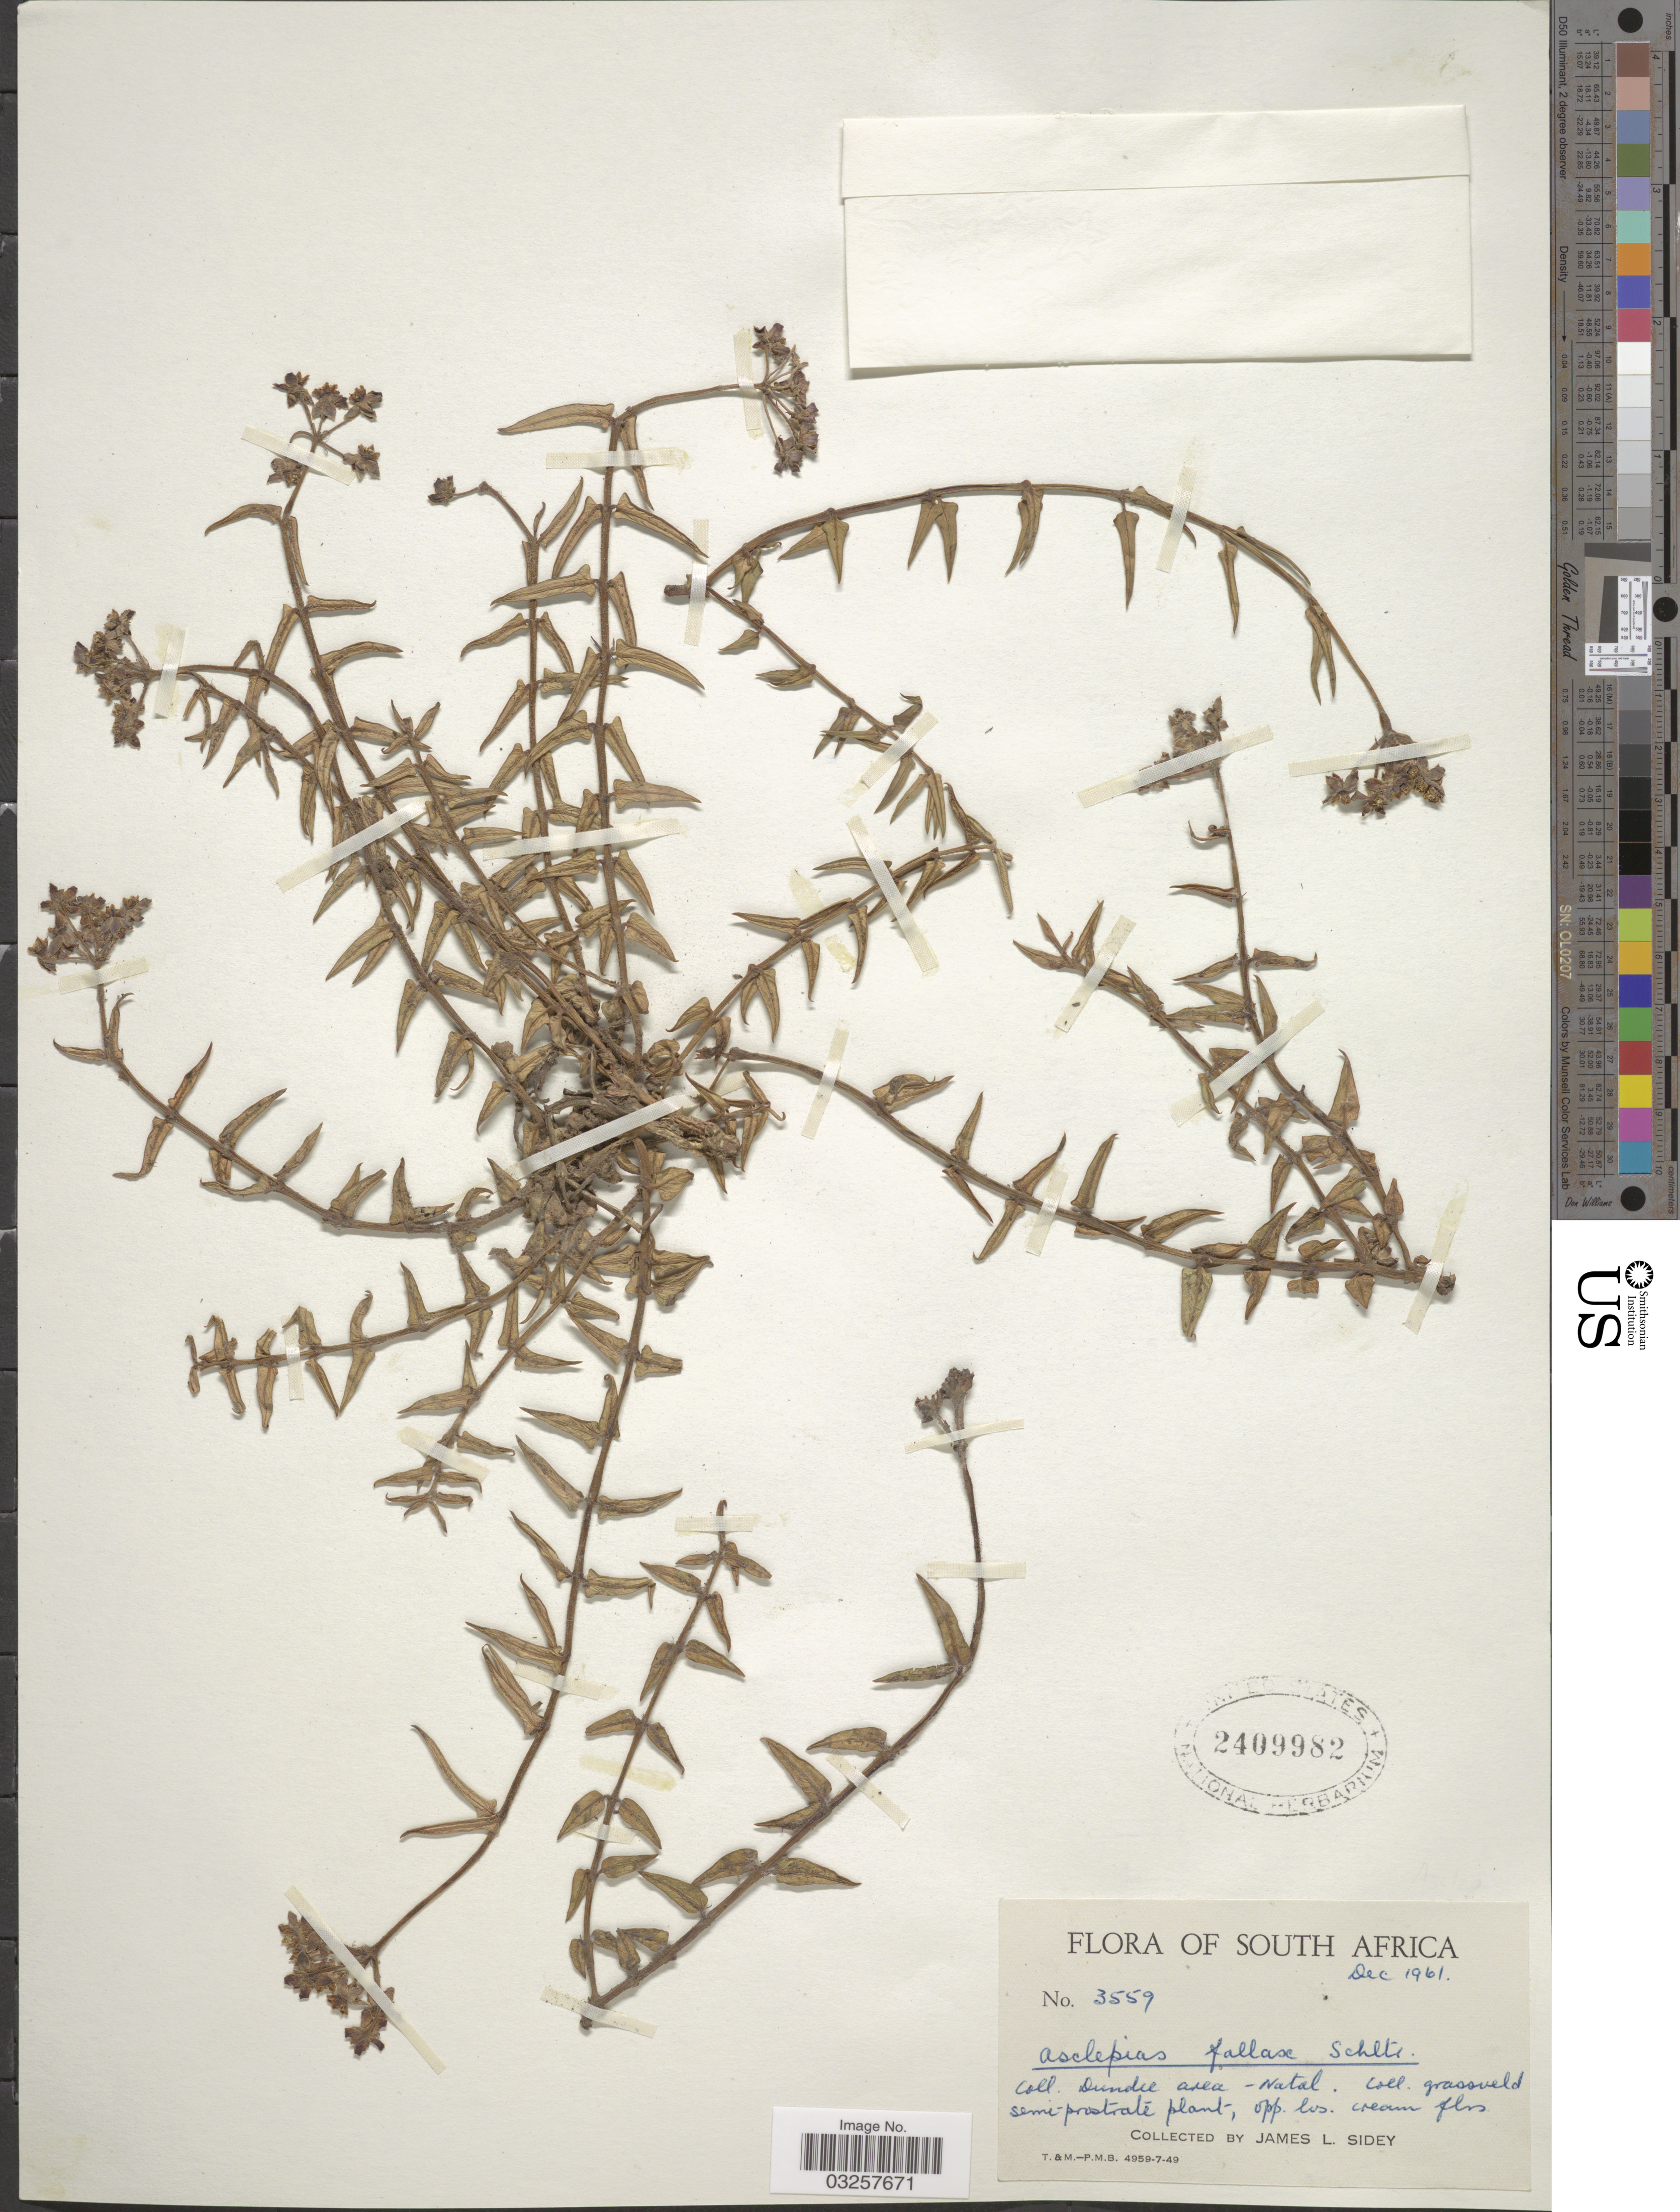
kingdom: Plantae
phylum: Tracheophyta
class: Magnoliopsida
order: Gentianales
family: Apocynaceae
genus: Asclepias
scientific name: Asclepias fallax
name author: (Schltr.) Schltr.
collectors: J. L. Sidey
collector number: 3559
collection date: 1961-12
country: South Africa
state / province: KwaZulu-Natal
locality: Dundee area - Natal.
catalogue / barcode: US 2409982